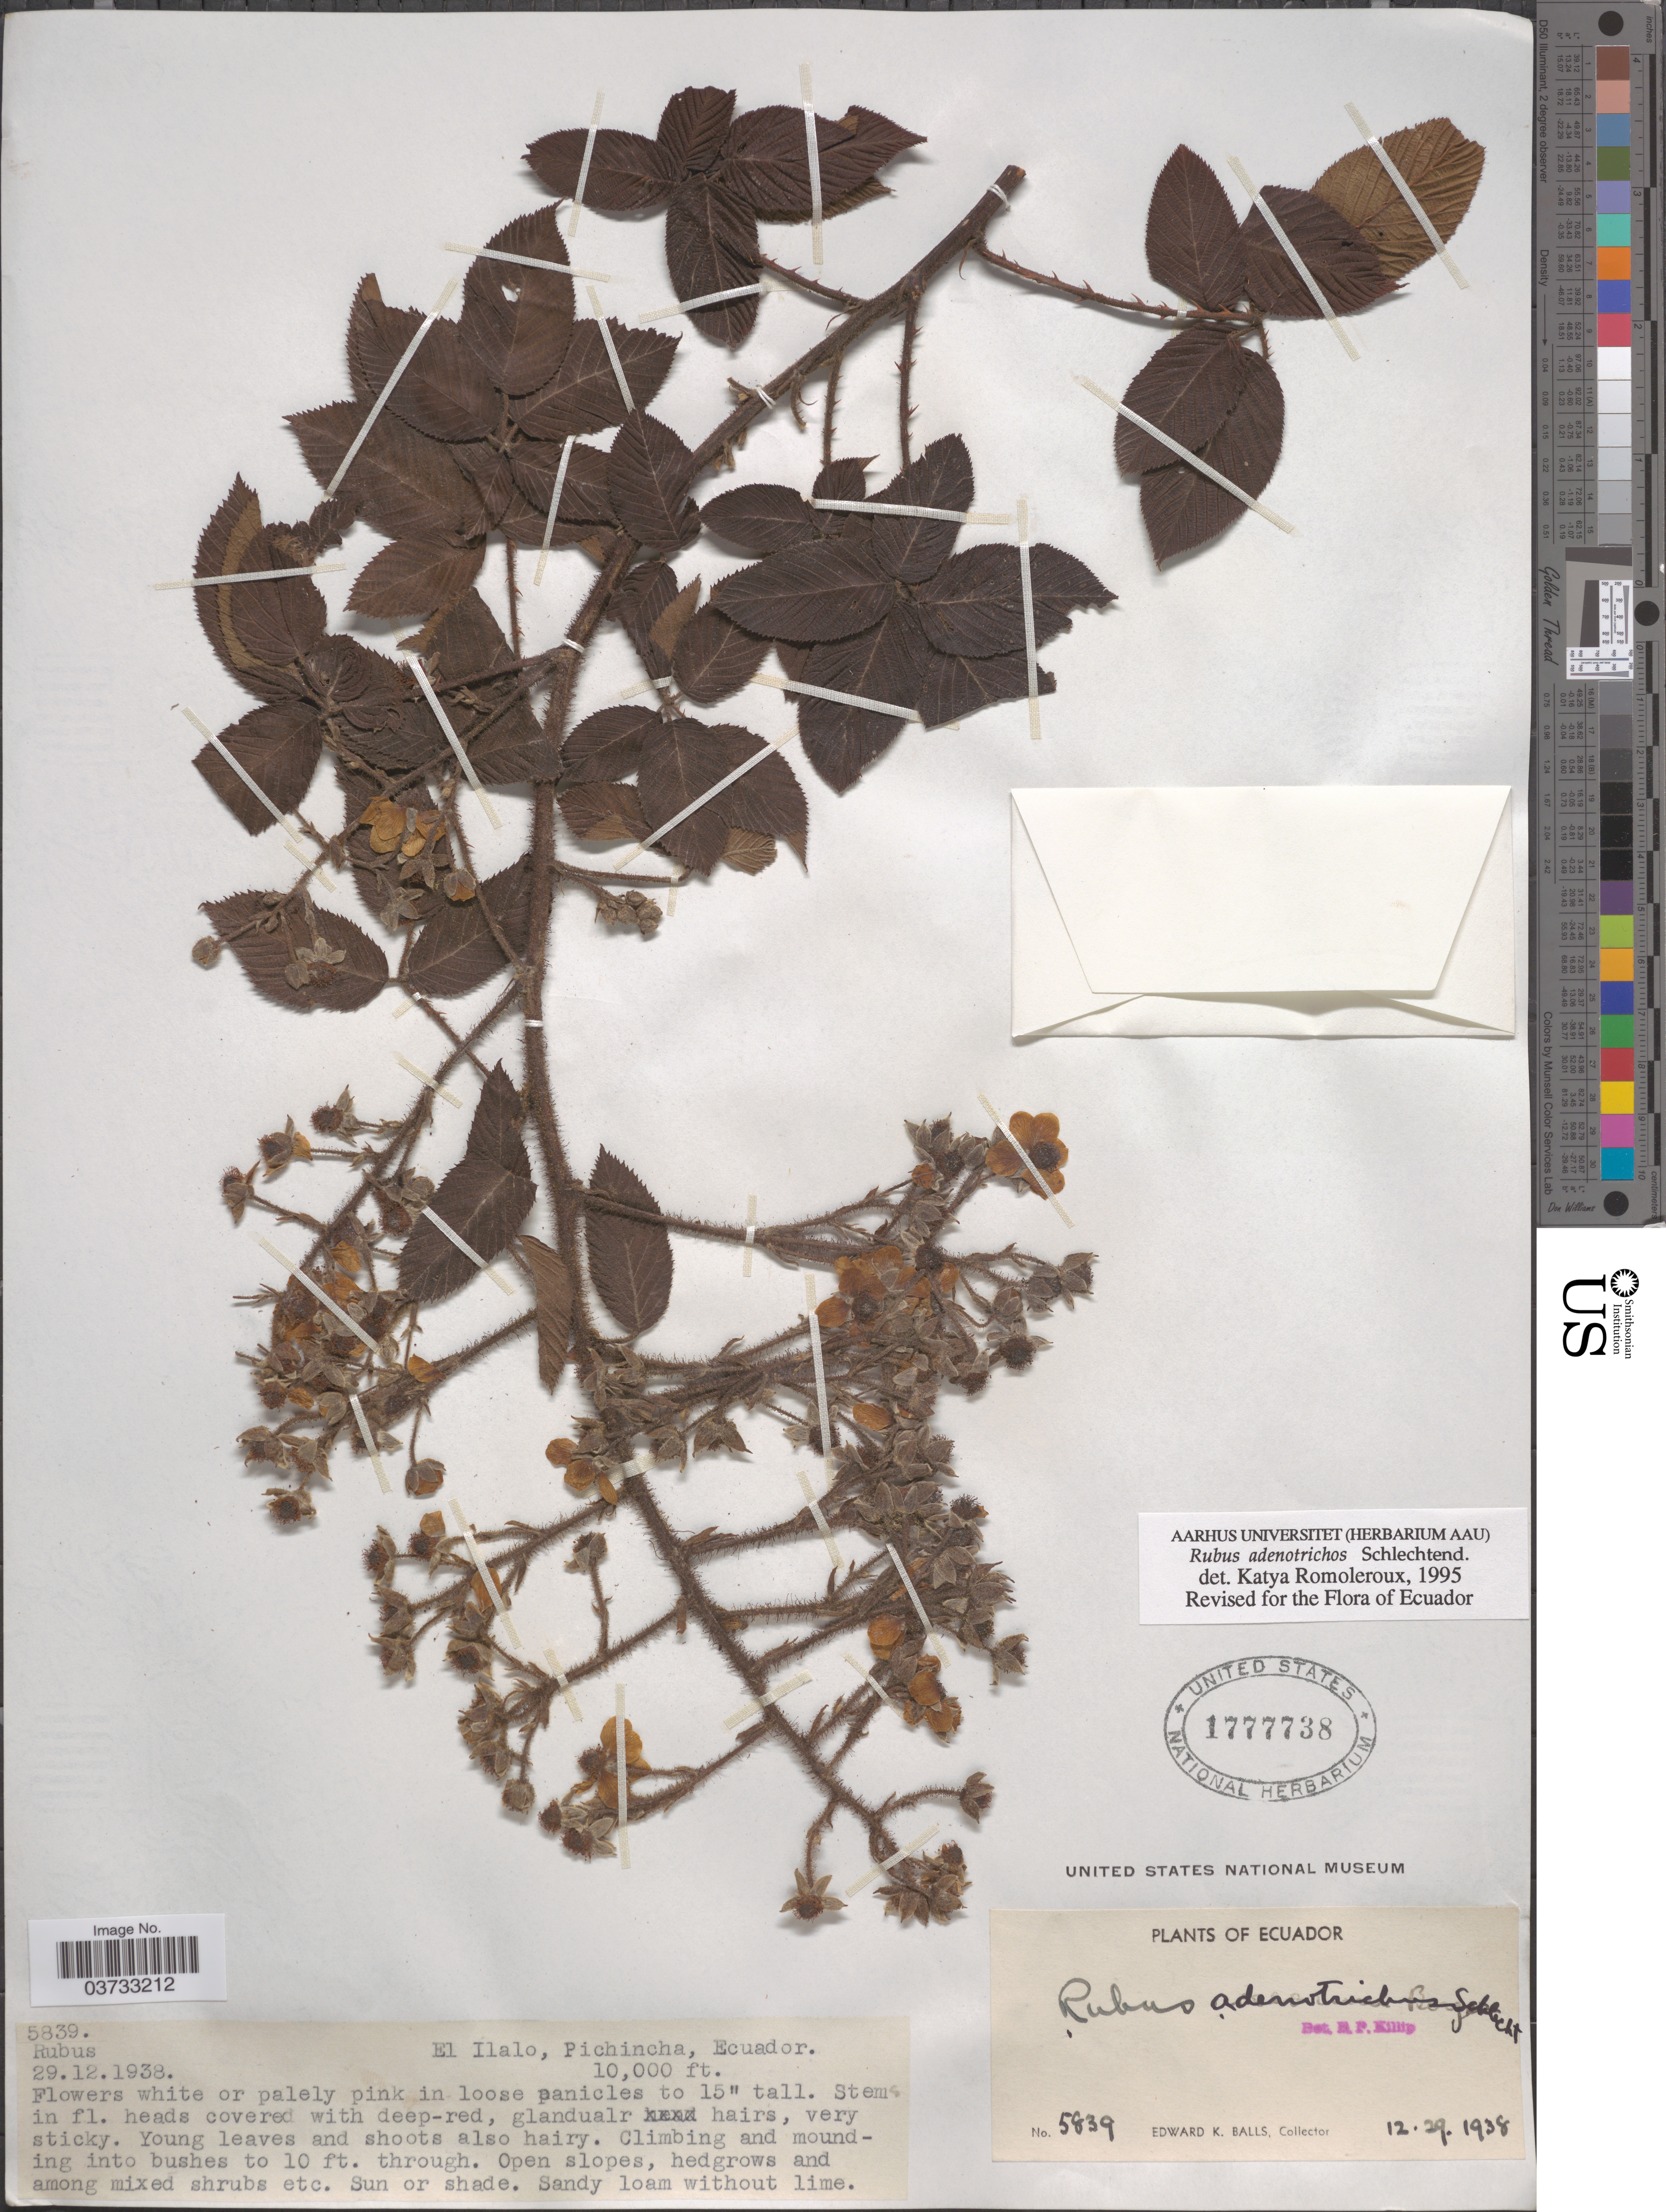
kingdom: Plantae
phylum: Tracheophyta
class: Magnoliopsida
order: Rosales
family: Rosaceae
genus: Rubus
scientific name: Rubus adenotrichos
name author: Schltdl.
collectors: E. K. Balls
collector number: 5839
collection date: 1938-12-29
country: Ecuador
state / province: Pichincha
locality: El Ilalo.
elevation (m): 3048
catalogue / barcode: US 1777738